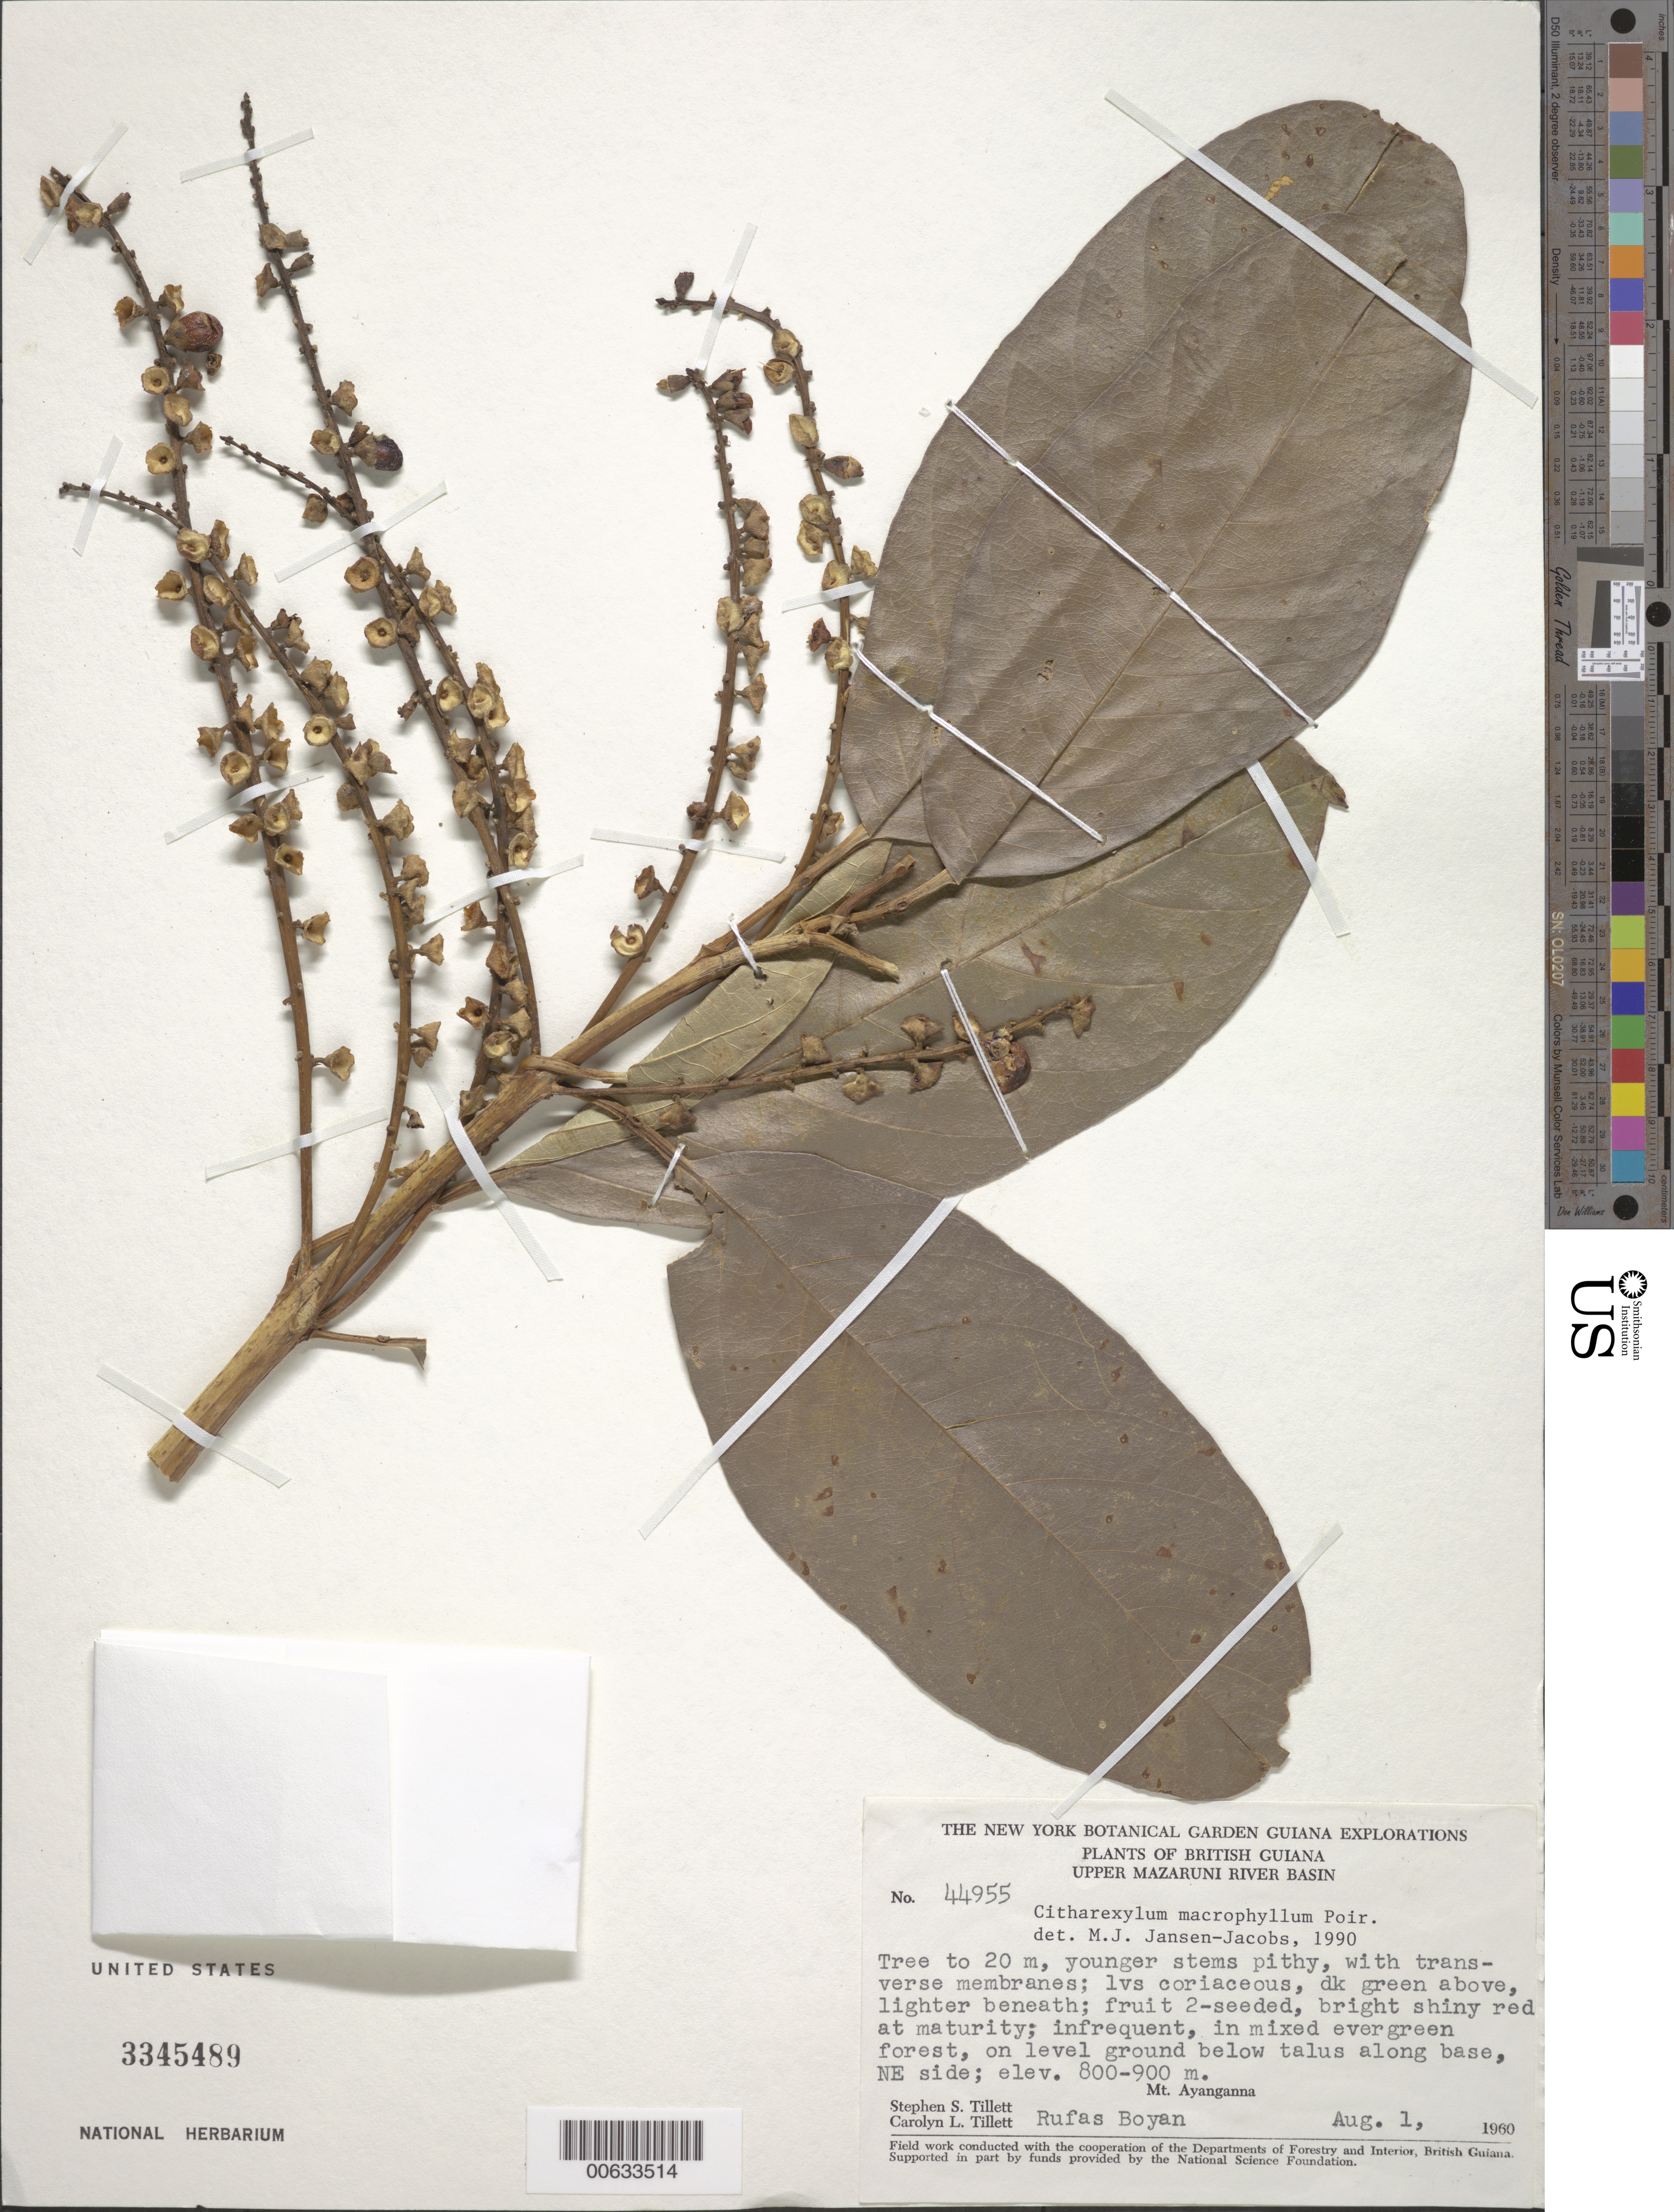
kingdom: Plantae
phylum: Tracheophyta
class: Magnoliopsida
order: Lamiales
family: Verbenaceae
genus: Citharexylum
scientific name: Citharexylum macrophyllum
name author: Poir.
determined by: Jansen-Jacobs, M. J., (U), Nationaal Herbarium Nederland, Utrecht University branch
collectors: S. S. Tillett, C. L. Tillett & R. Boyan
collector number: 44955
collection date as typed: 1-Aug-60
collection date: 1960-08-01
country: Guyana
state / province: Cuyuni-Mazaruni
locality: Mt. Ayanganna, NE side of, Upper Mazaruni R Basin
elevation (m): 800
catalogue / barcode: US 3345489